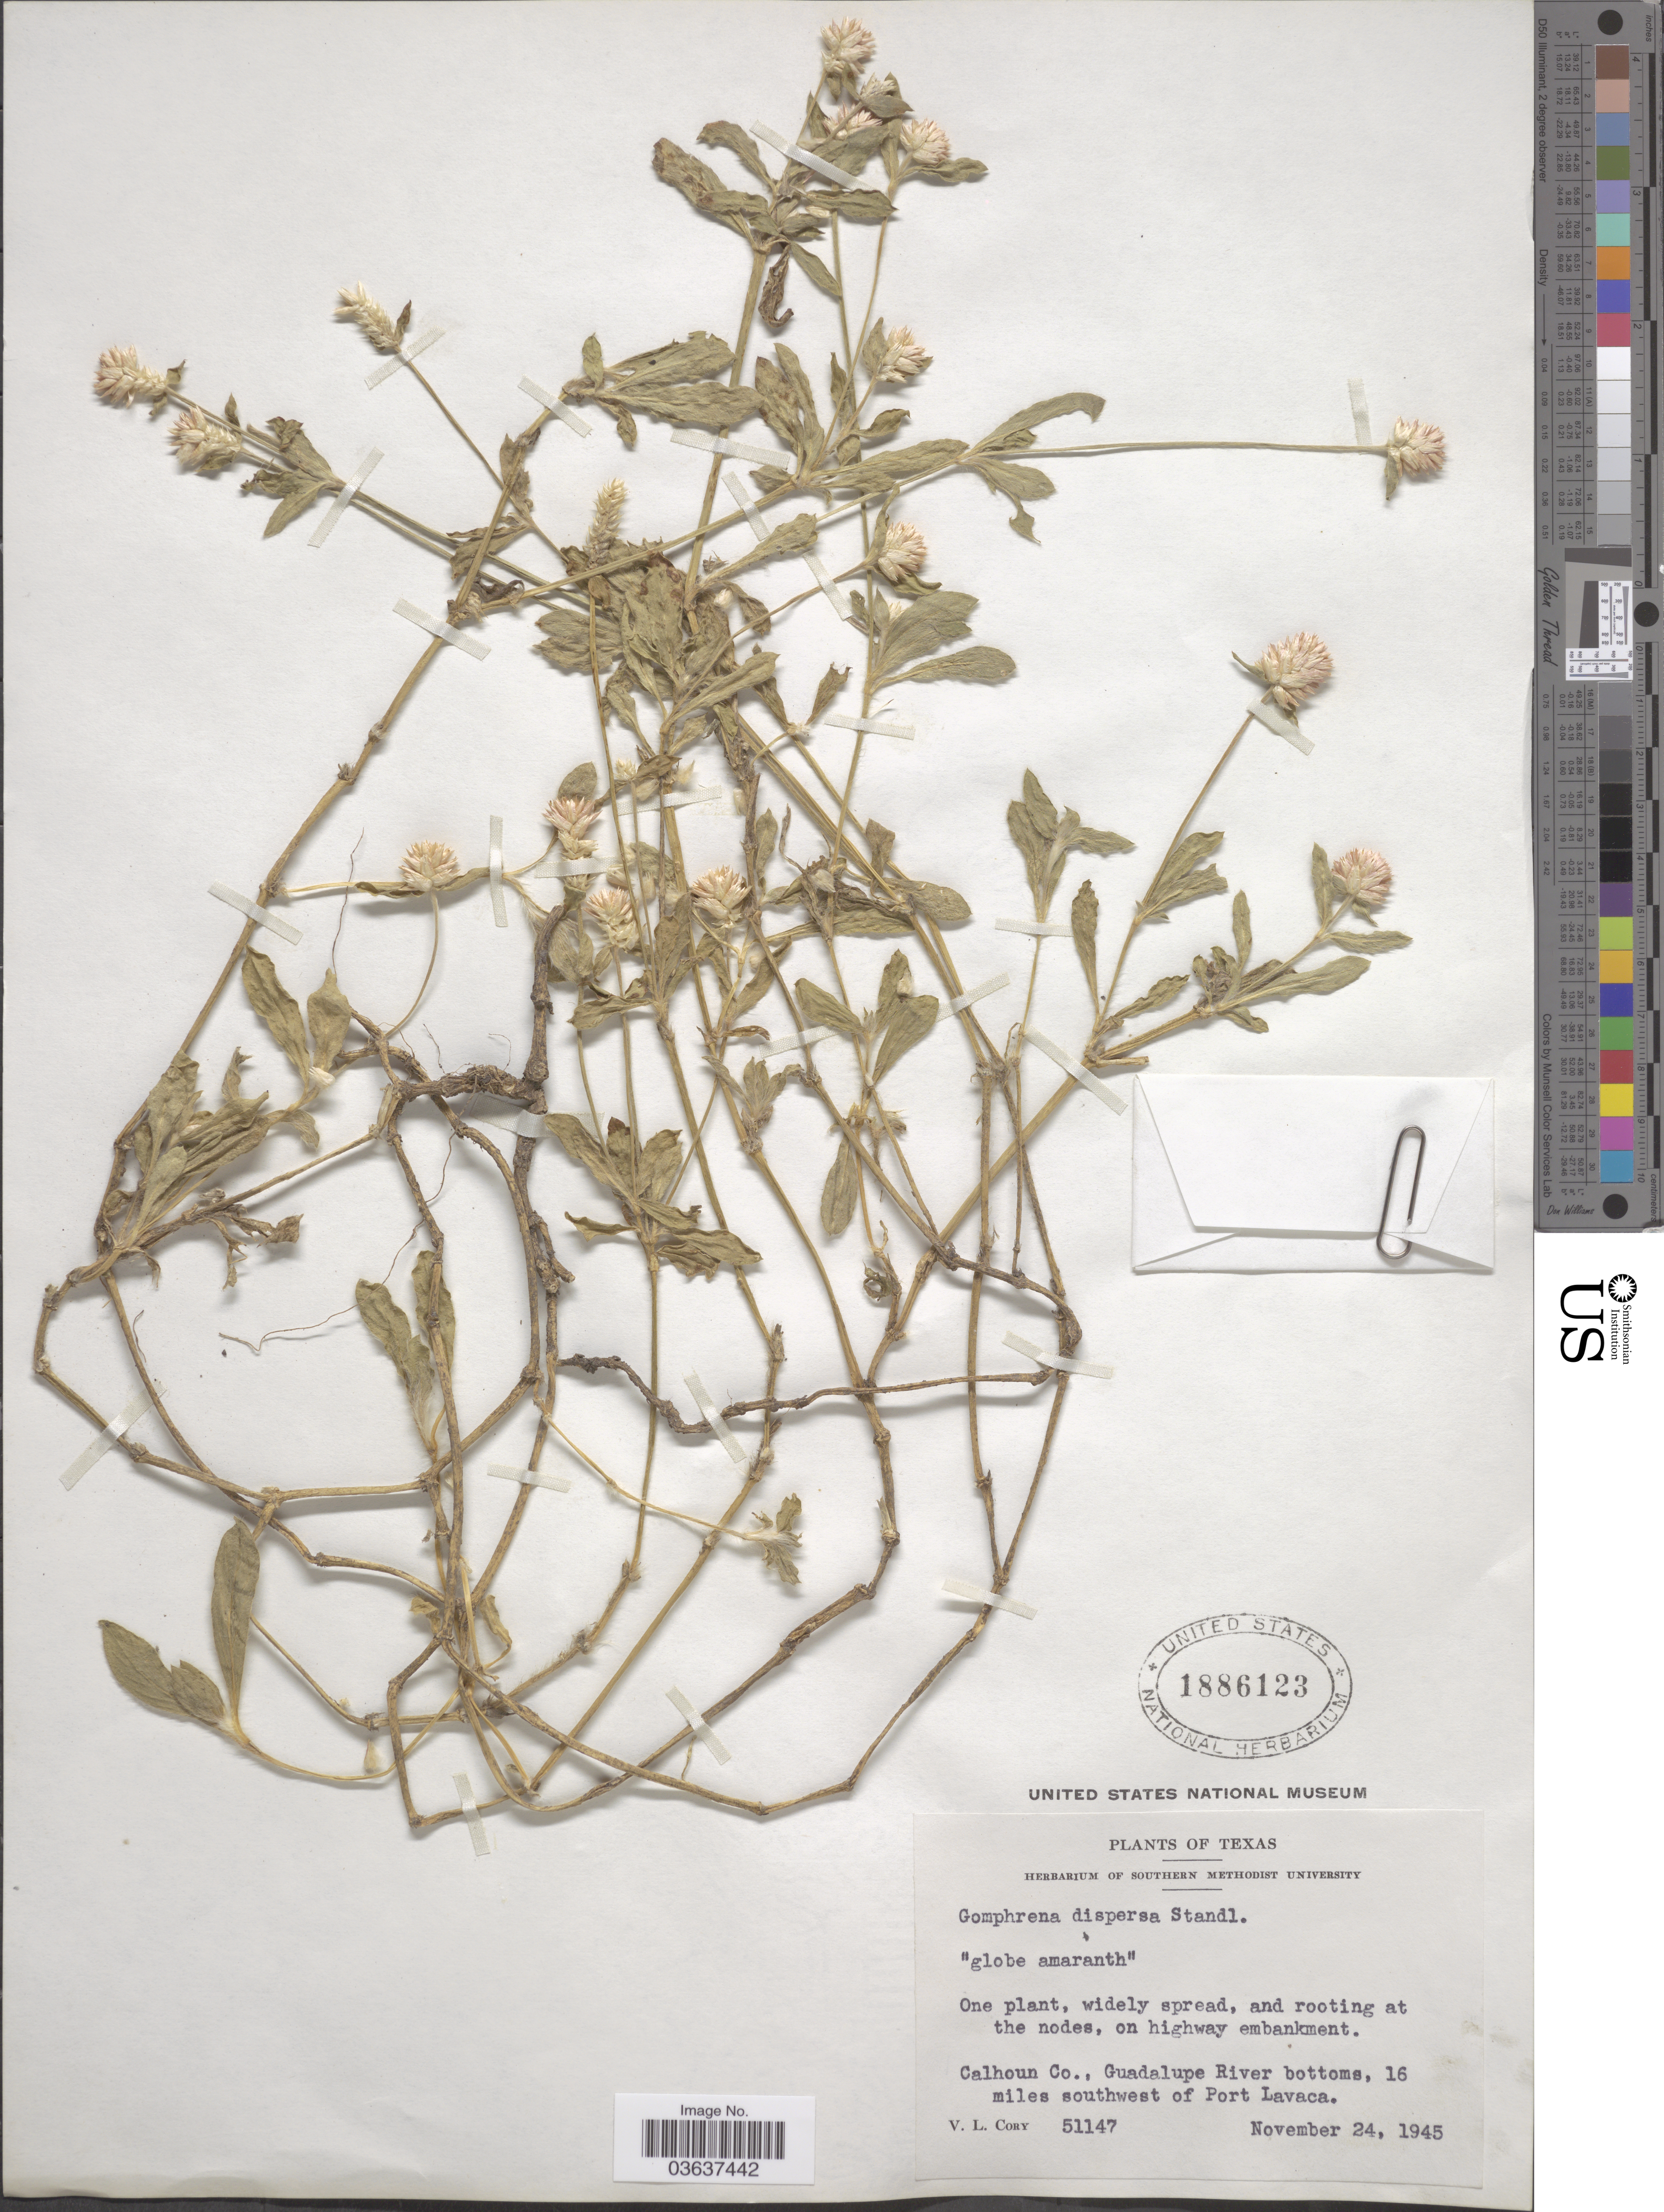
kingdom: Plantae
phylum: Tracheophyta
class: Magnoliopsida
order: Caryophyllales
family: Amaranthaceae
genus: Gomphrena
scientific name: Gomphrena dispersa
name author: Standl.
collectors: V. Cory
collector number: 51147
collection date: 1945-11-24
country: United States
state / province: Texas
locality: On highway embankment. Calhoun Co., Guadalupe River bottoms, 16 miles southwest of Port Lavaca.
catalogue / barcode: US 1886123